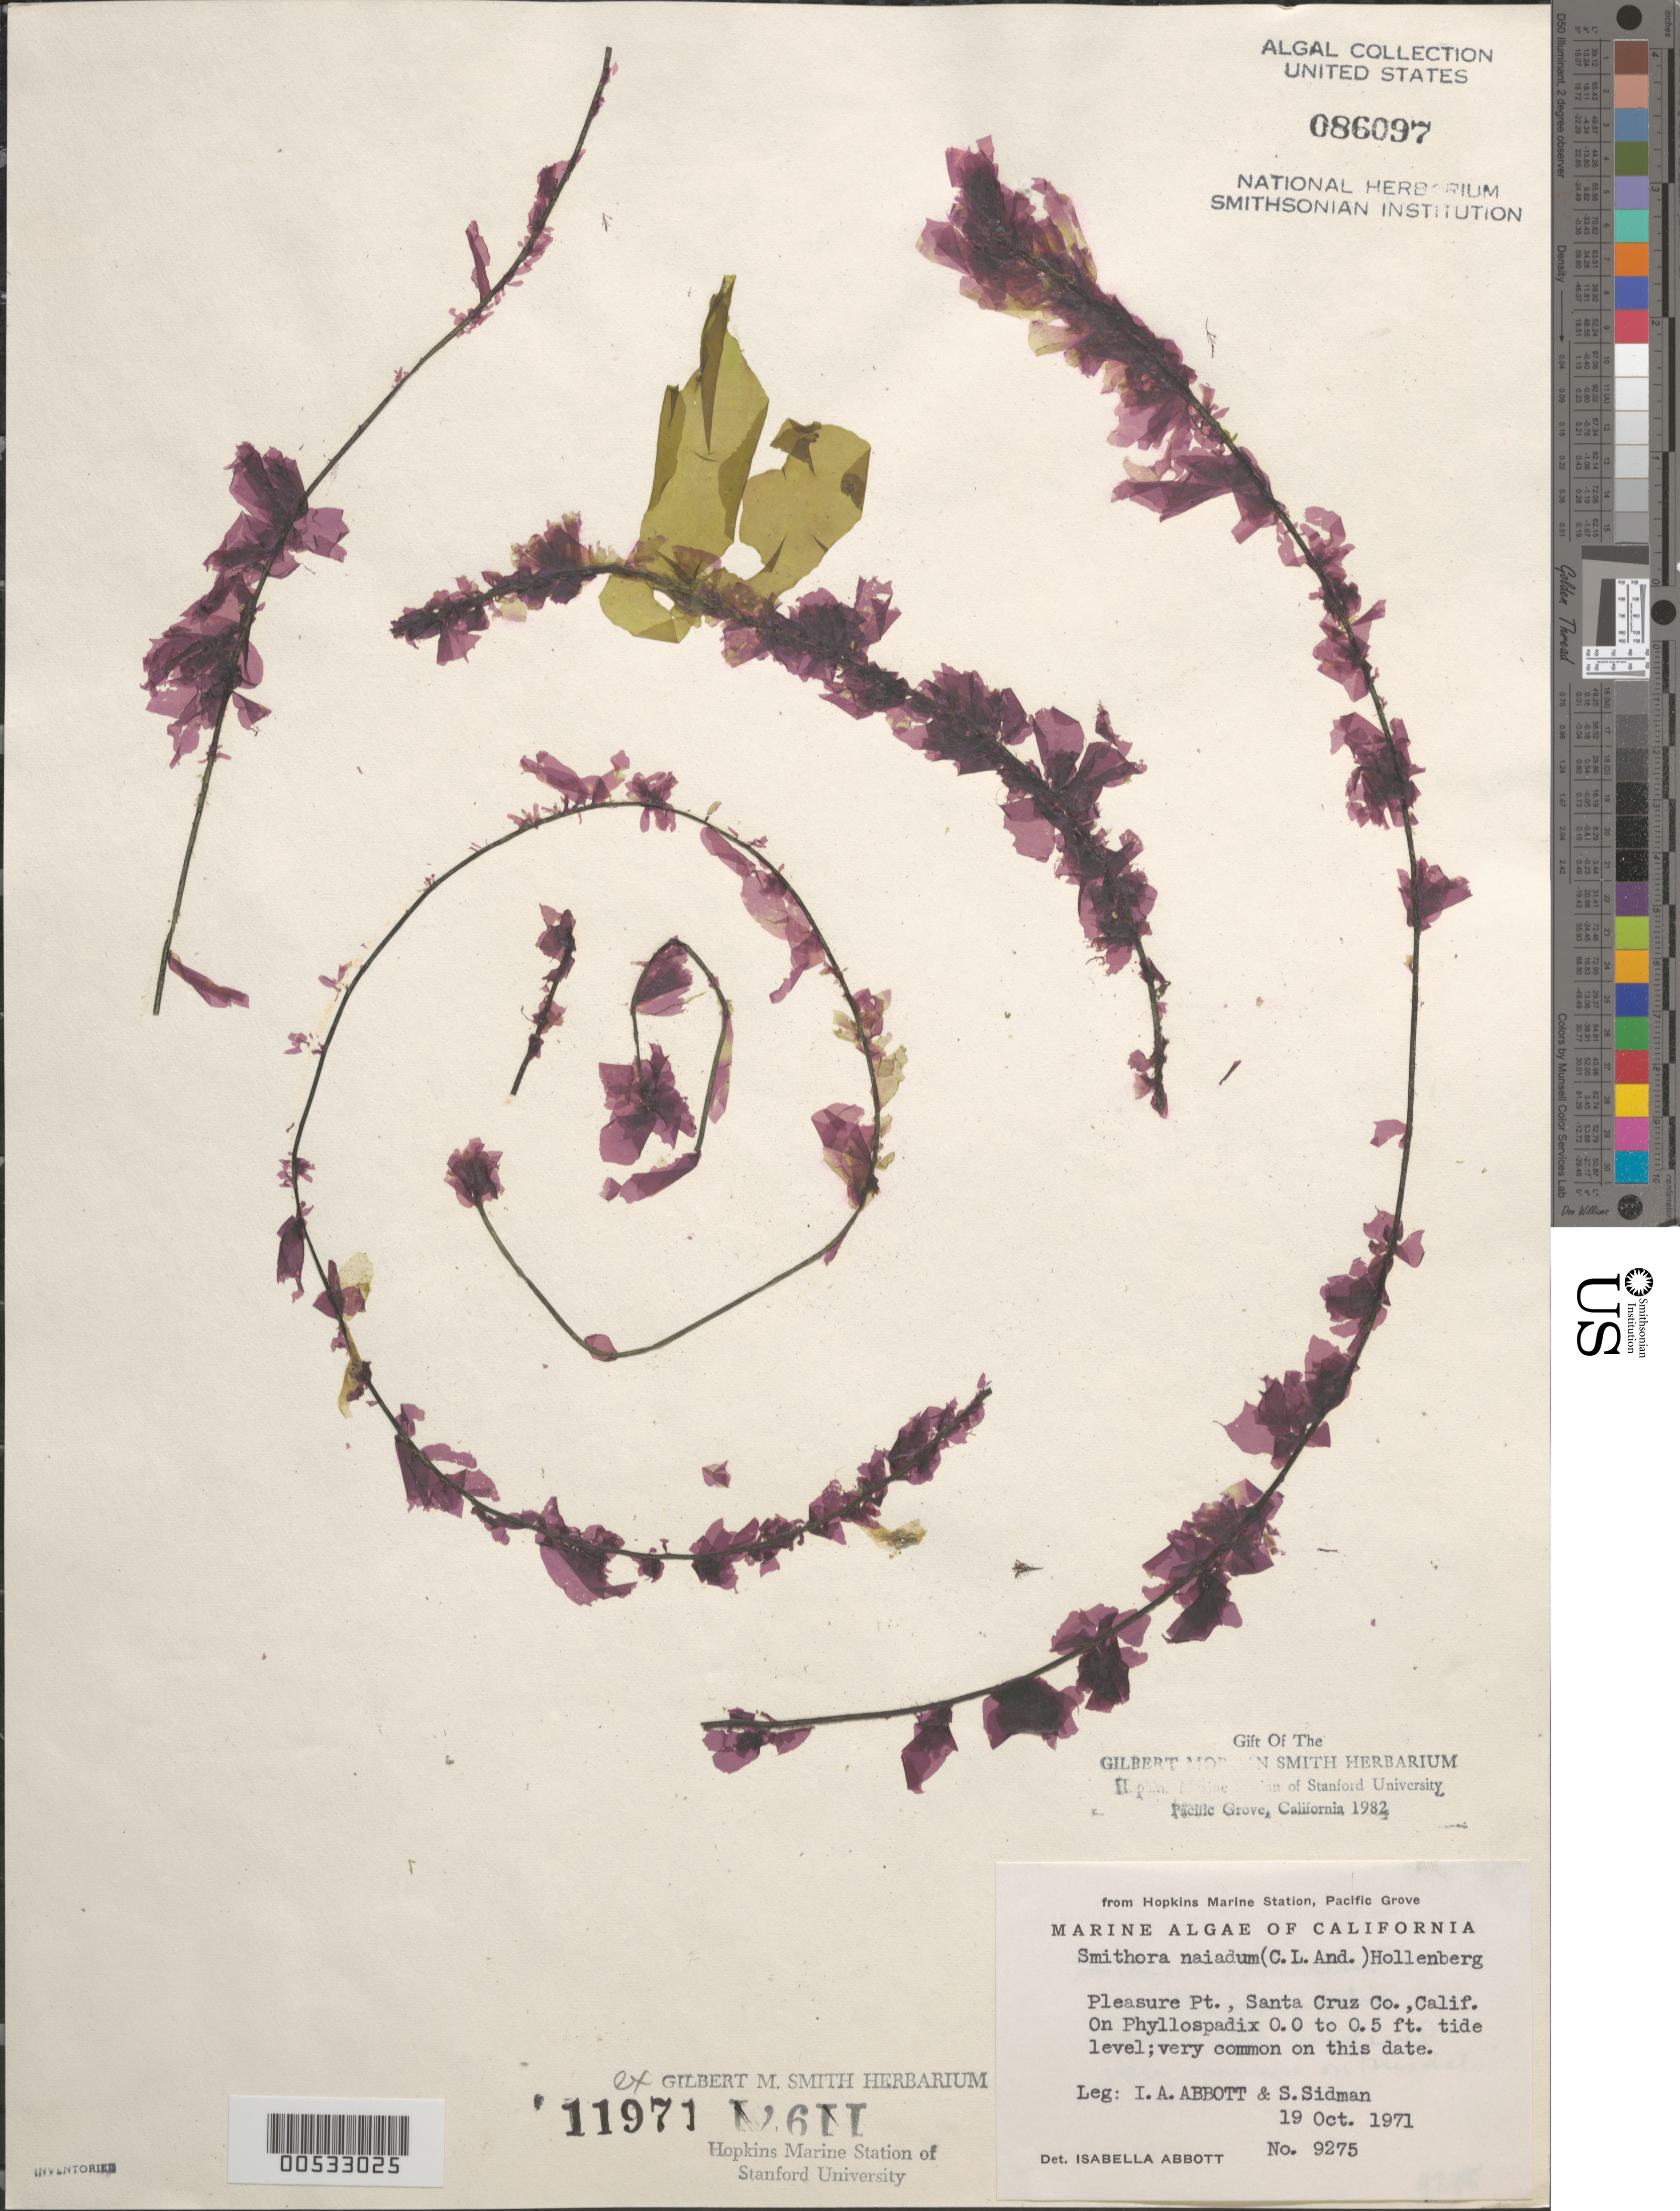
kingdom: Plantae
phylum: Rhodophyta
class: Compsopogonophyceae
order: Erythropeltidales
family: Erythrotrichiaceae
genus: Smithora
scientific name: Smithora naiadum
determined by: Abbott, Isabella A.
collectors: I. A. Abbott & S. Sidman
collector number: IAA 9275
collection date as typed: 19 Oct 1971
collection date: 1971-10-19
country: United States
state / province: California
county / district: Santa Cruz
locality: Pleasure Point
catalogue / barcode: US 86097